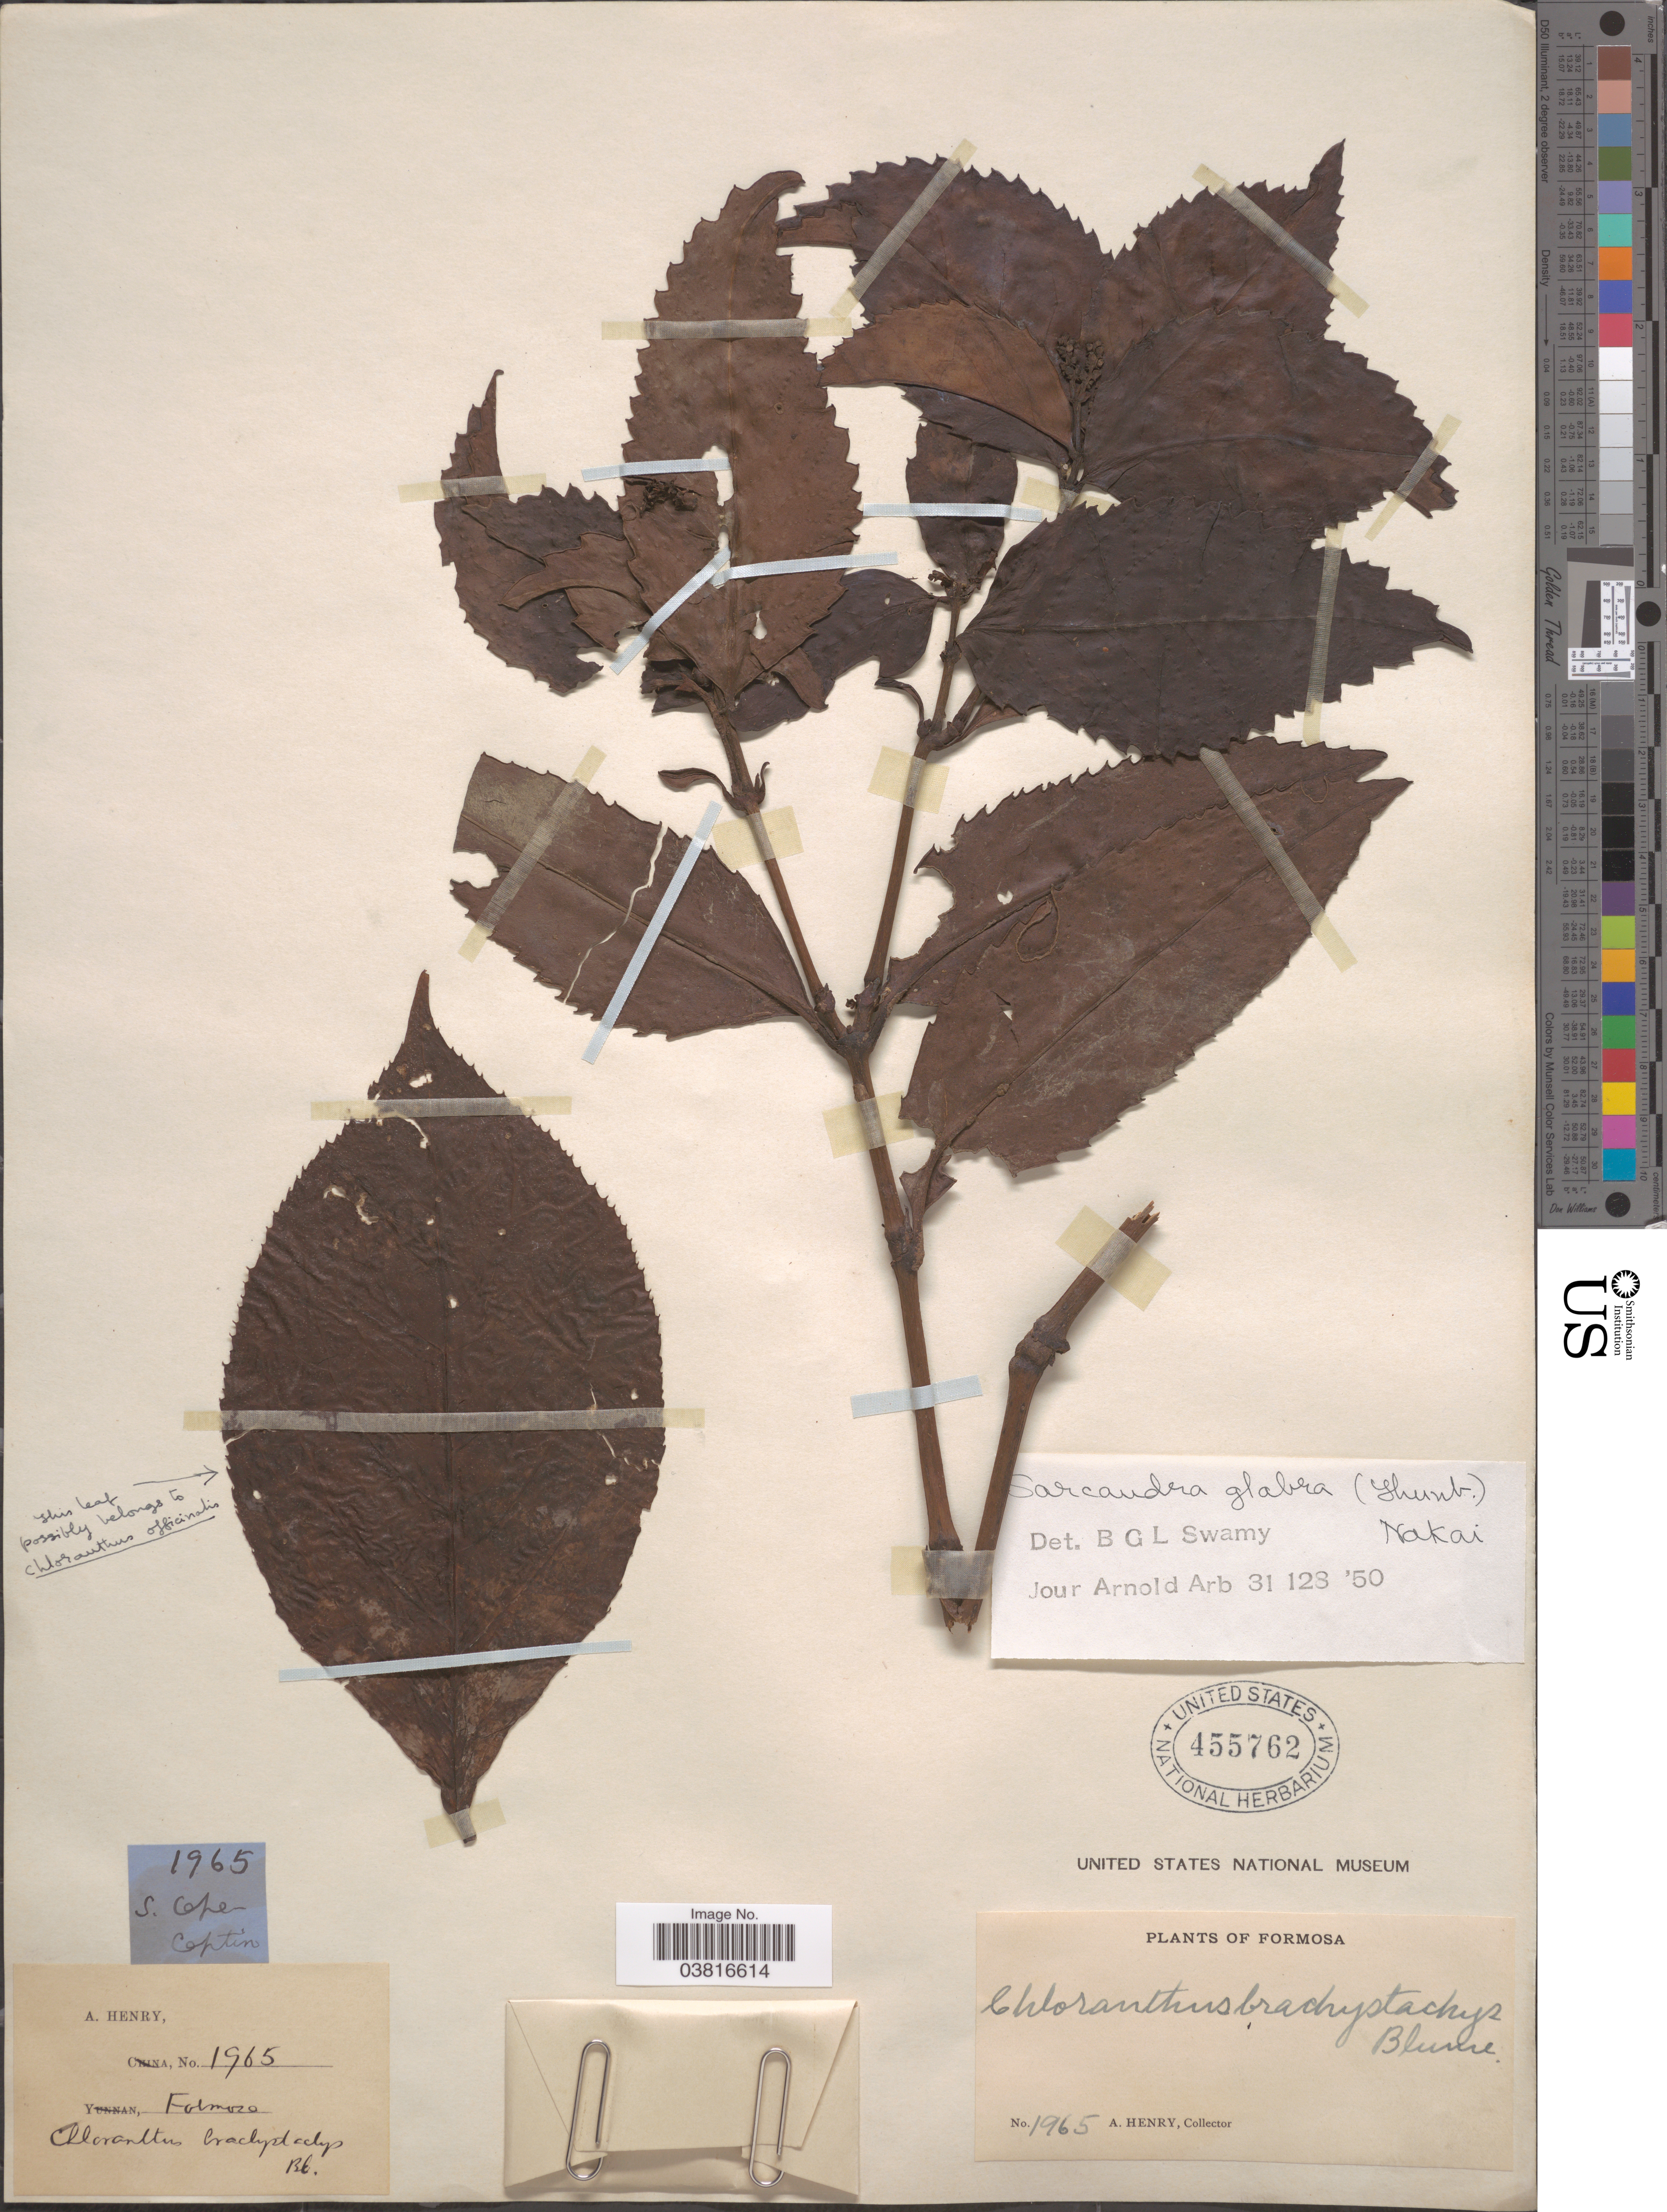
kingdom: Plantae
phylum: Tracheophyta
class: Magnoliopsida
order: Chloranthales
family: Chloranthaceae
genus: Sarcandra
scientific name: Sarcandra glabra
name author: (Thunb.) Nakai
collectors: A. Henry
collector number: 1965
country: Taiwan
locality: Formosa.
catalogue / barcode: US 455762